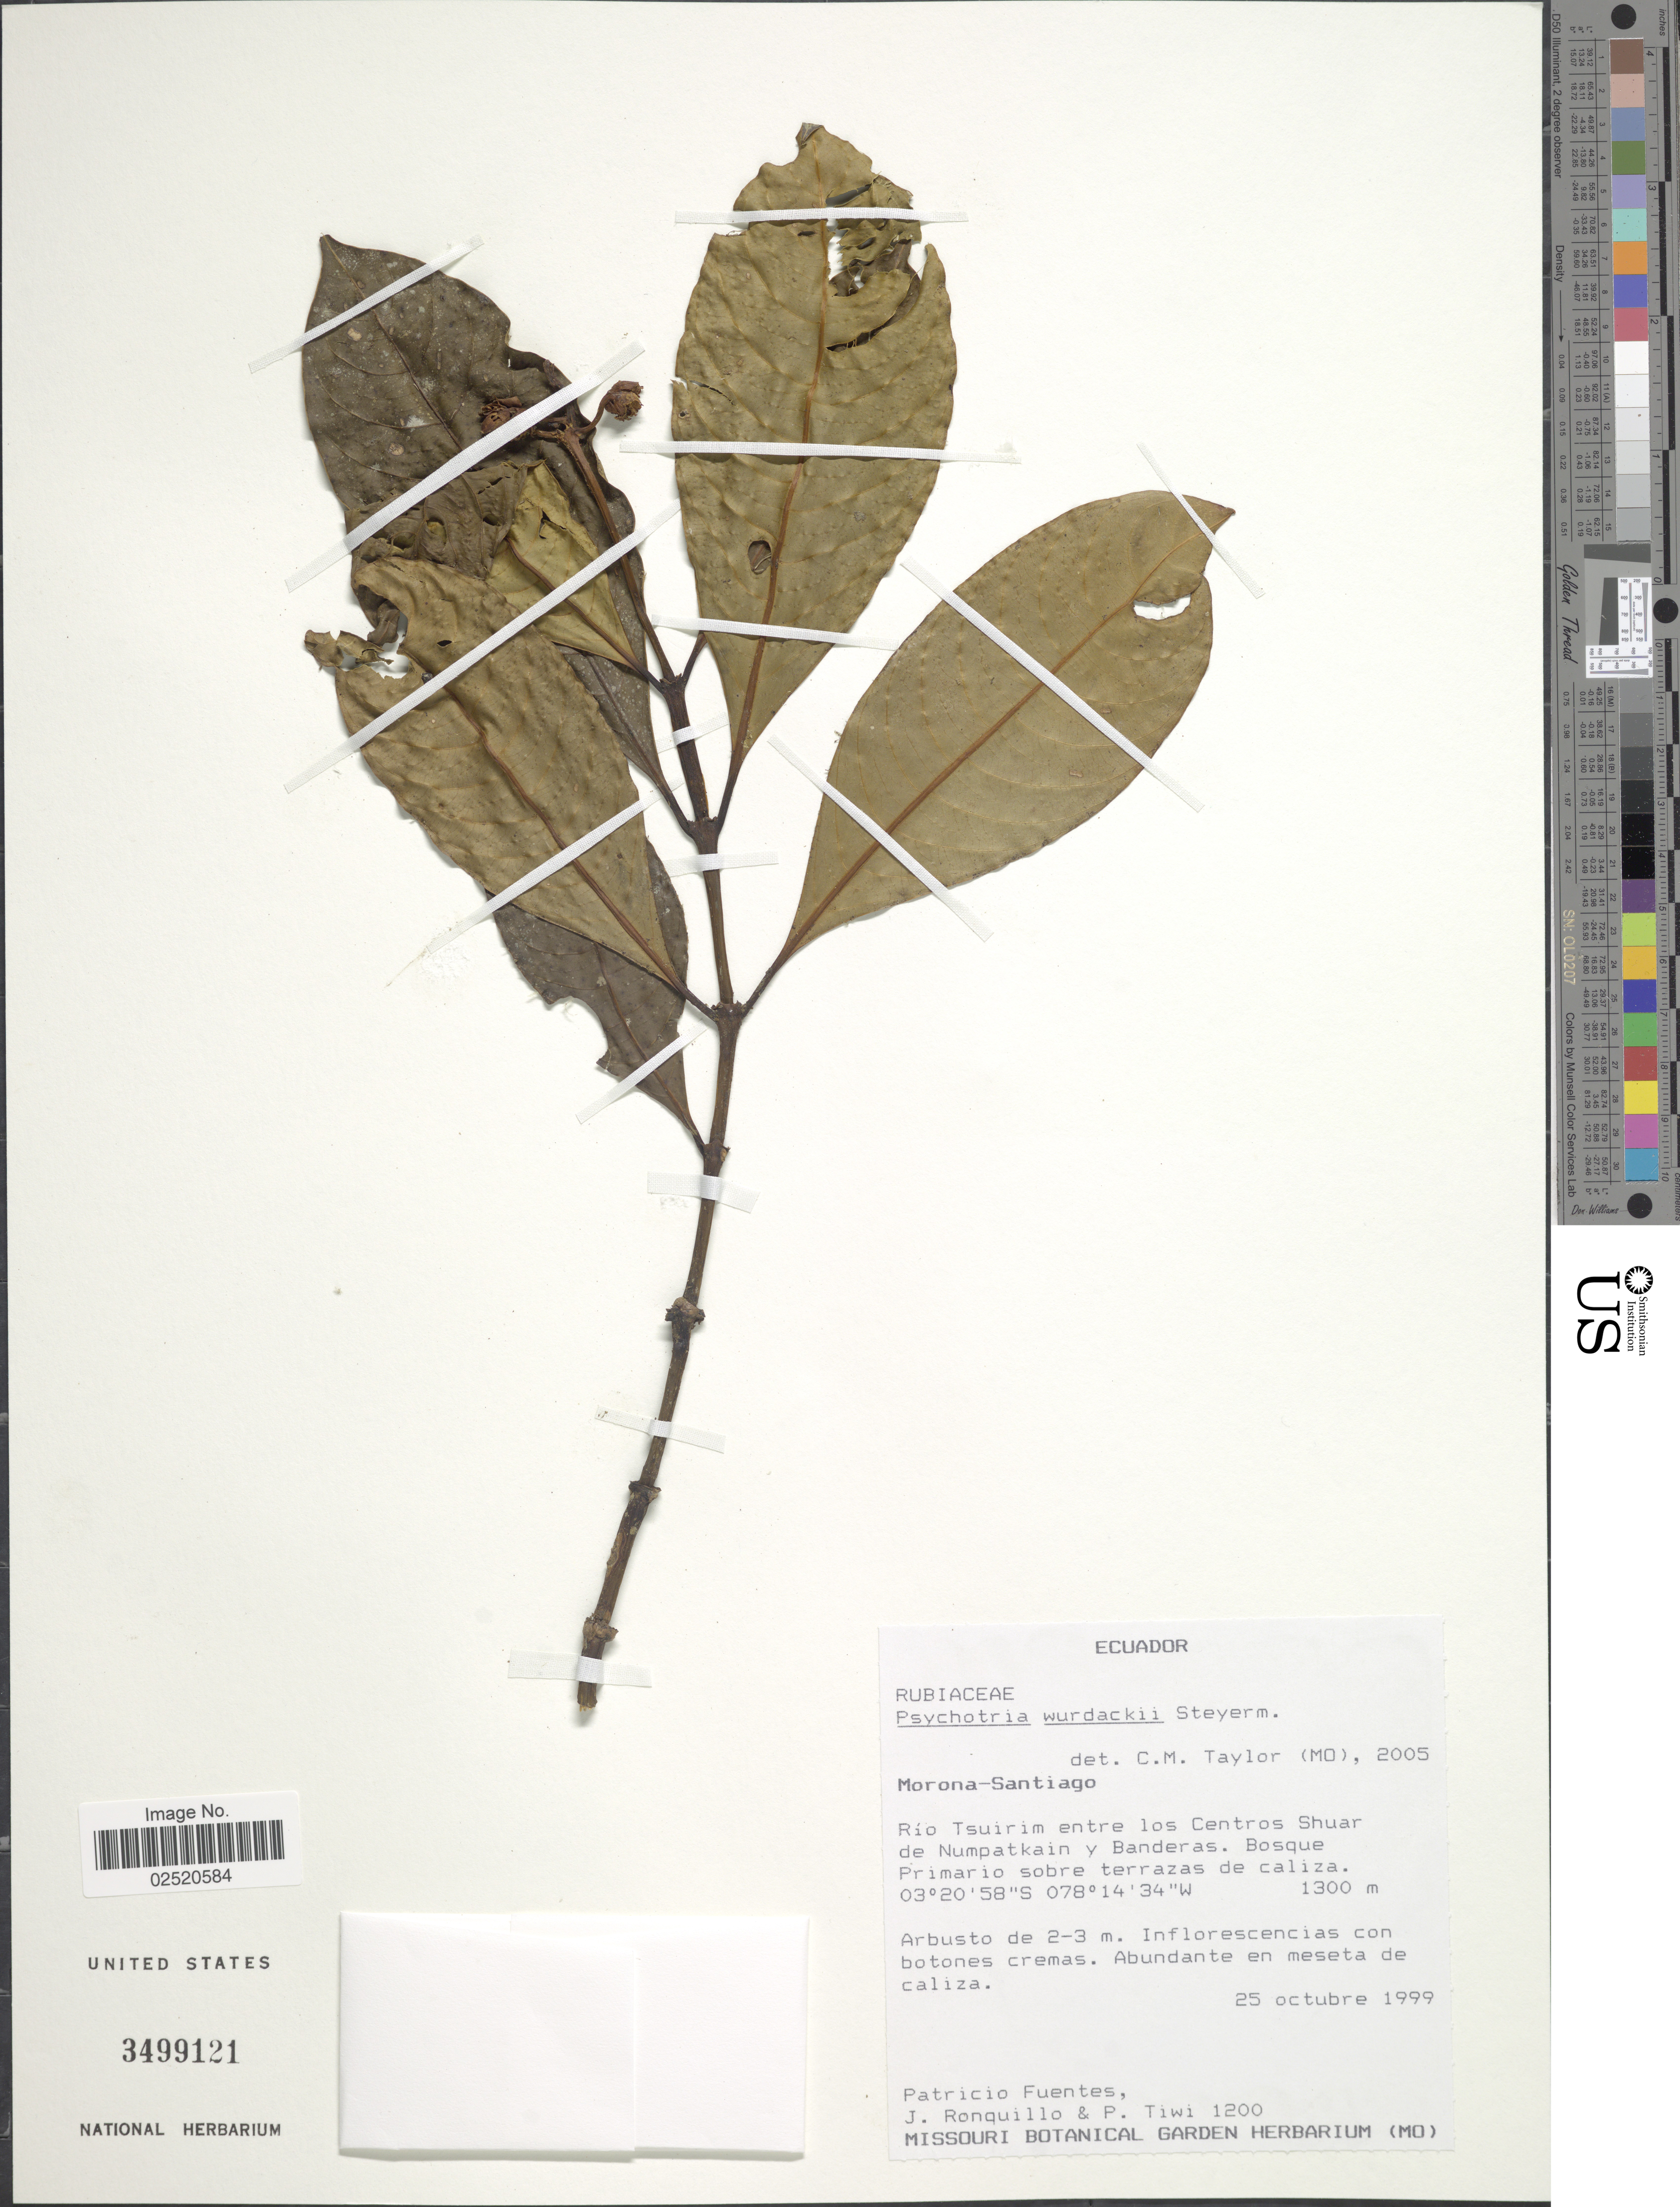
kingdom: Plantae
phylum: Tracheophyta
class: Magnoliopsida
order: Gentianales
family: Rubiaceae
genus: Psychotria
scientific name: Psychotria wurdackii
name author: Steyerm.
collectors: P. Fuentes, J. Ronquillo & P. Tiwi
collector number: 1200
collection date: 1999-10-25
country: Ecuador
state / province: Morona-Santiago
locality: Río Tsuirim entre los Centros Shuar de Numpatkain y Banderas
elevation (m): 1300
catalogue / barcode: US 3499121